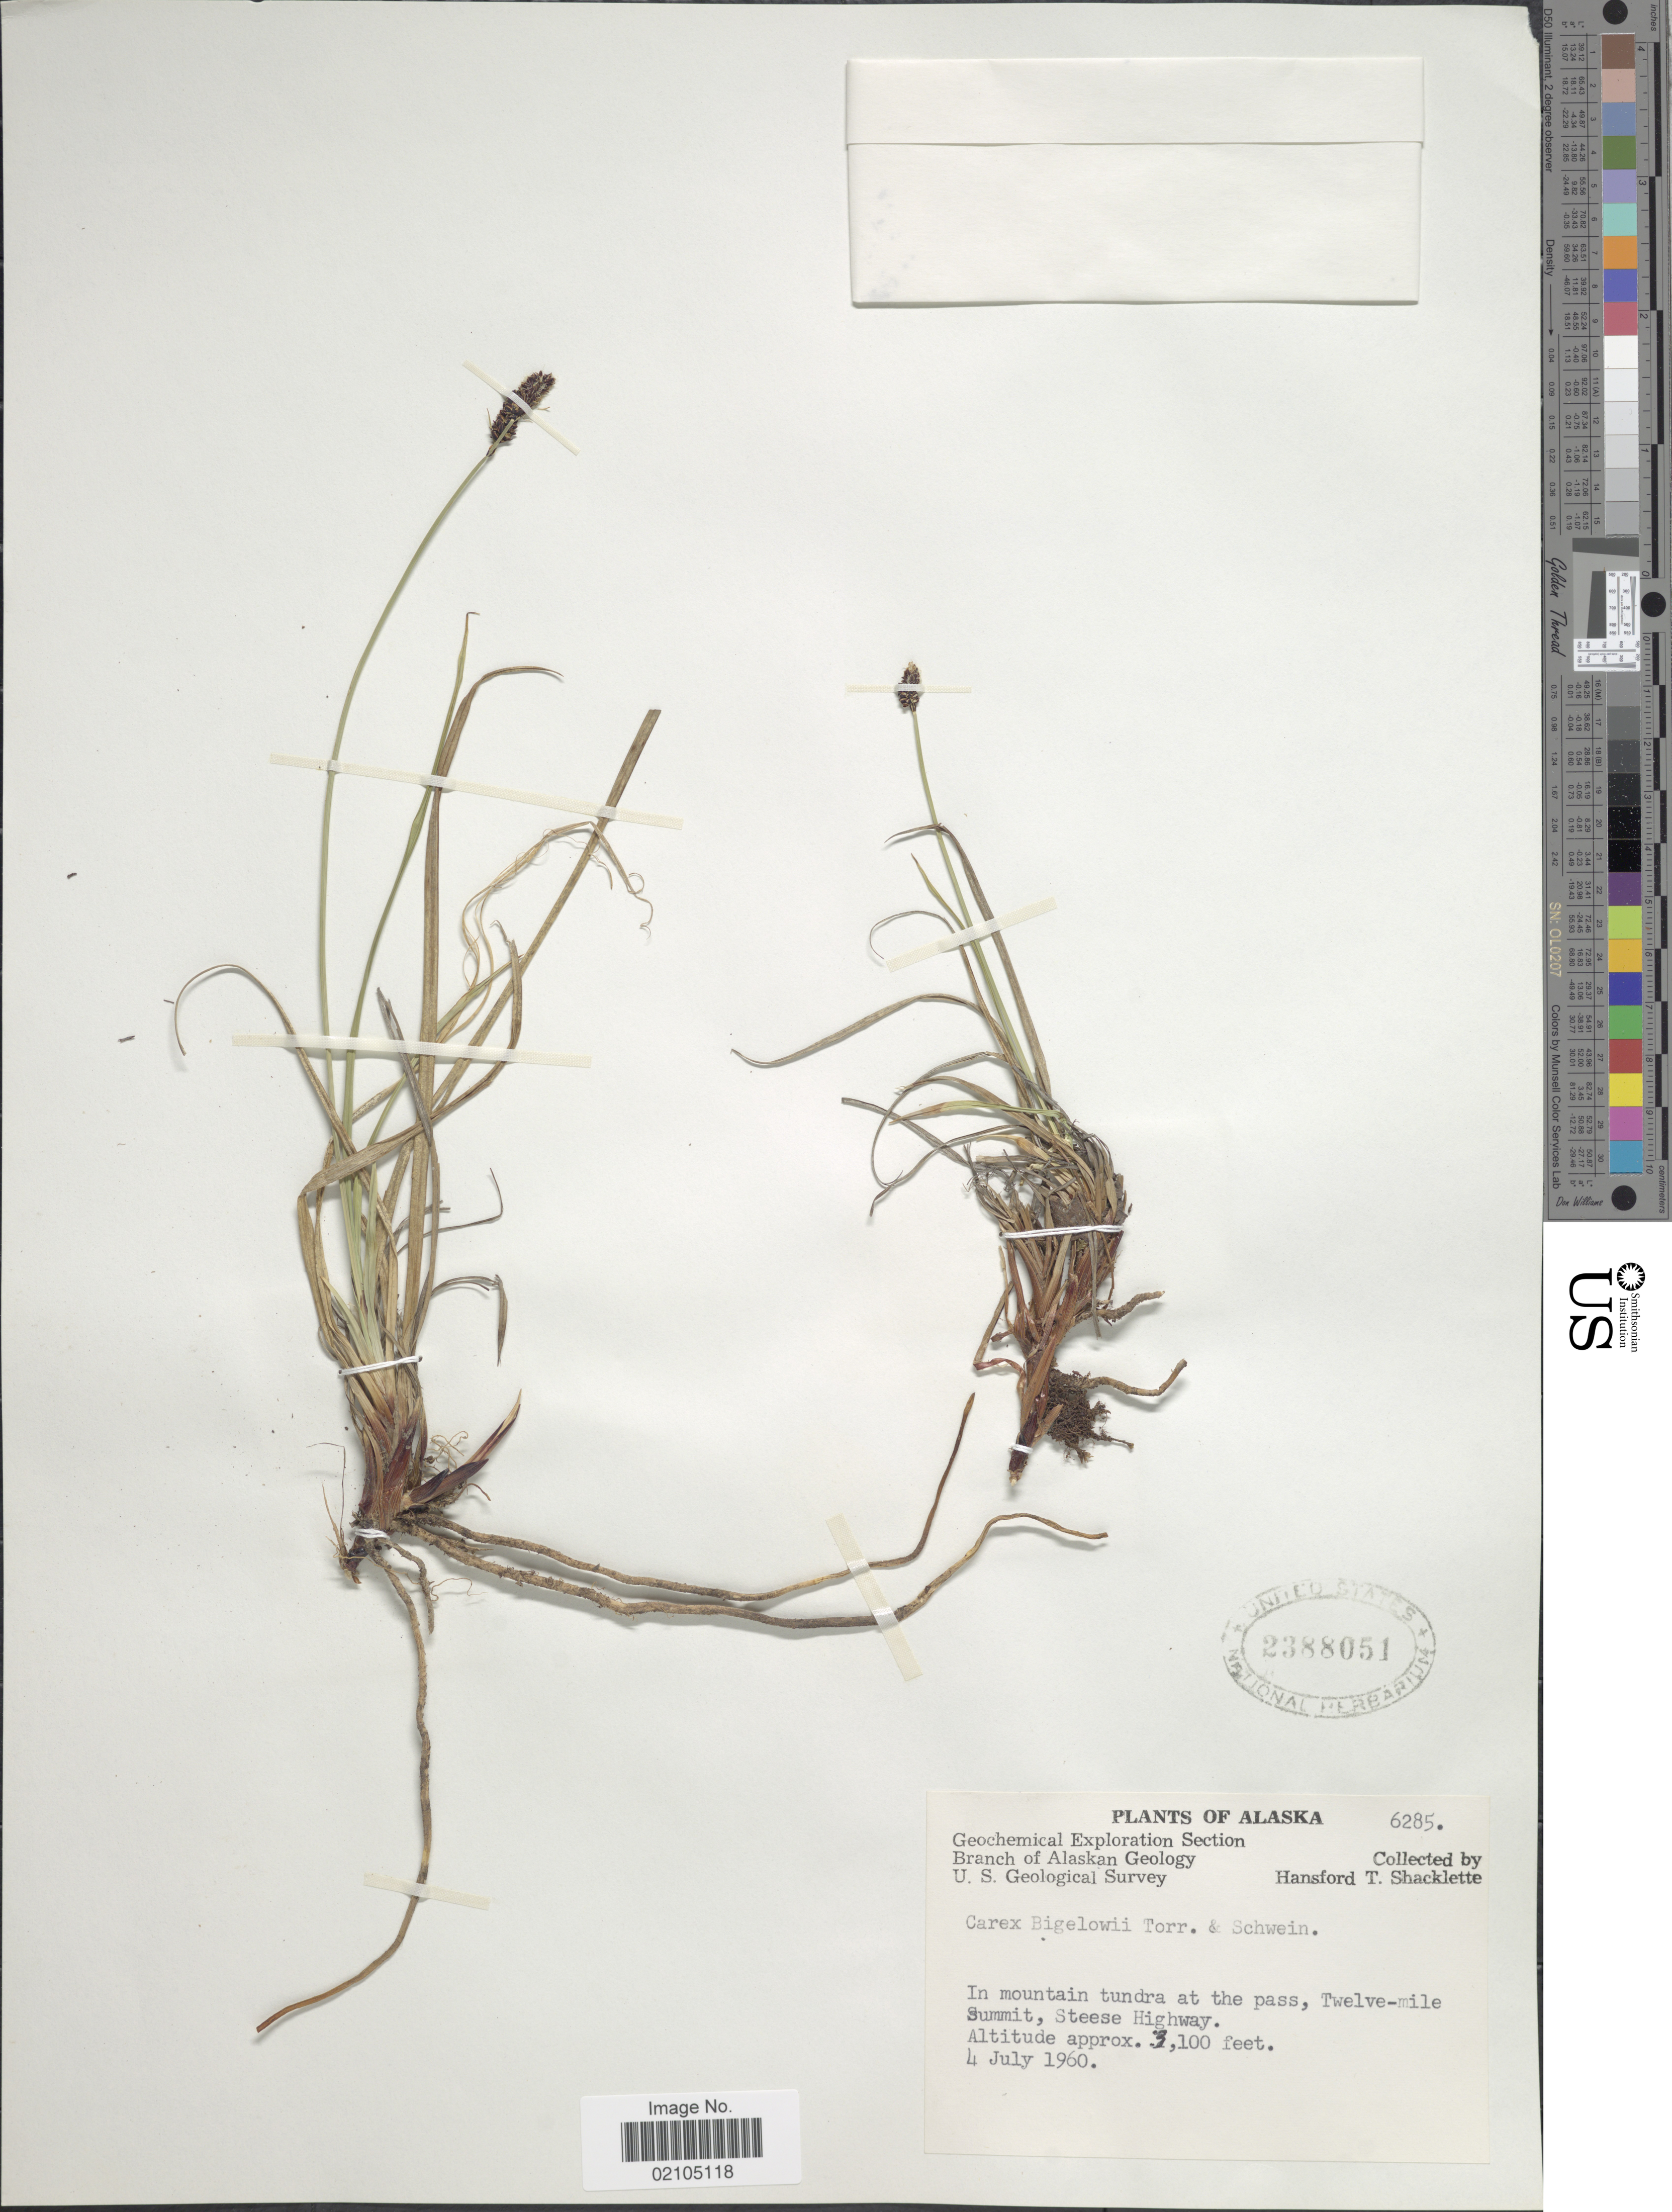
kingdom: Plantae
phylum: Tracheophyta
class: Liliopsida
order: Poales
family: Cyperaceae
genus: Carex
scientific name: Carex bigelowii subsp. lugens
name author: (Holm) T.V. Egorova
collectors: H. Shacklette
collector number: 6285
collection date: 1960-07-04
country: United States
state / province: Alaska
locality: In mountain tundra at the pass, Twelve-mile Summit, Steese Highway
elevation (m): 945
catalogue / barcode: US 2388051